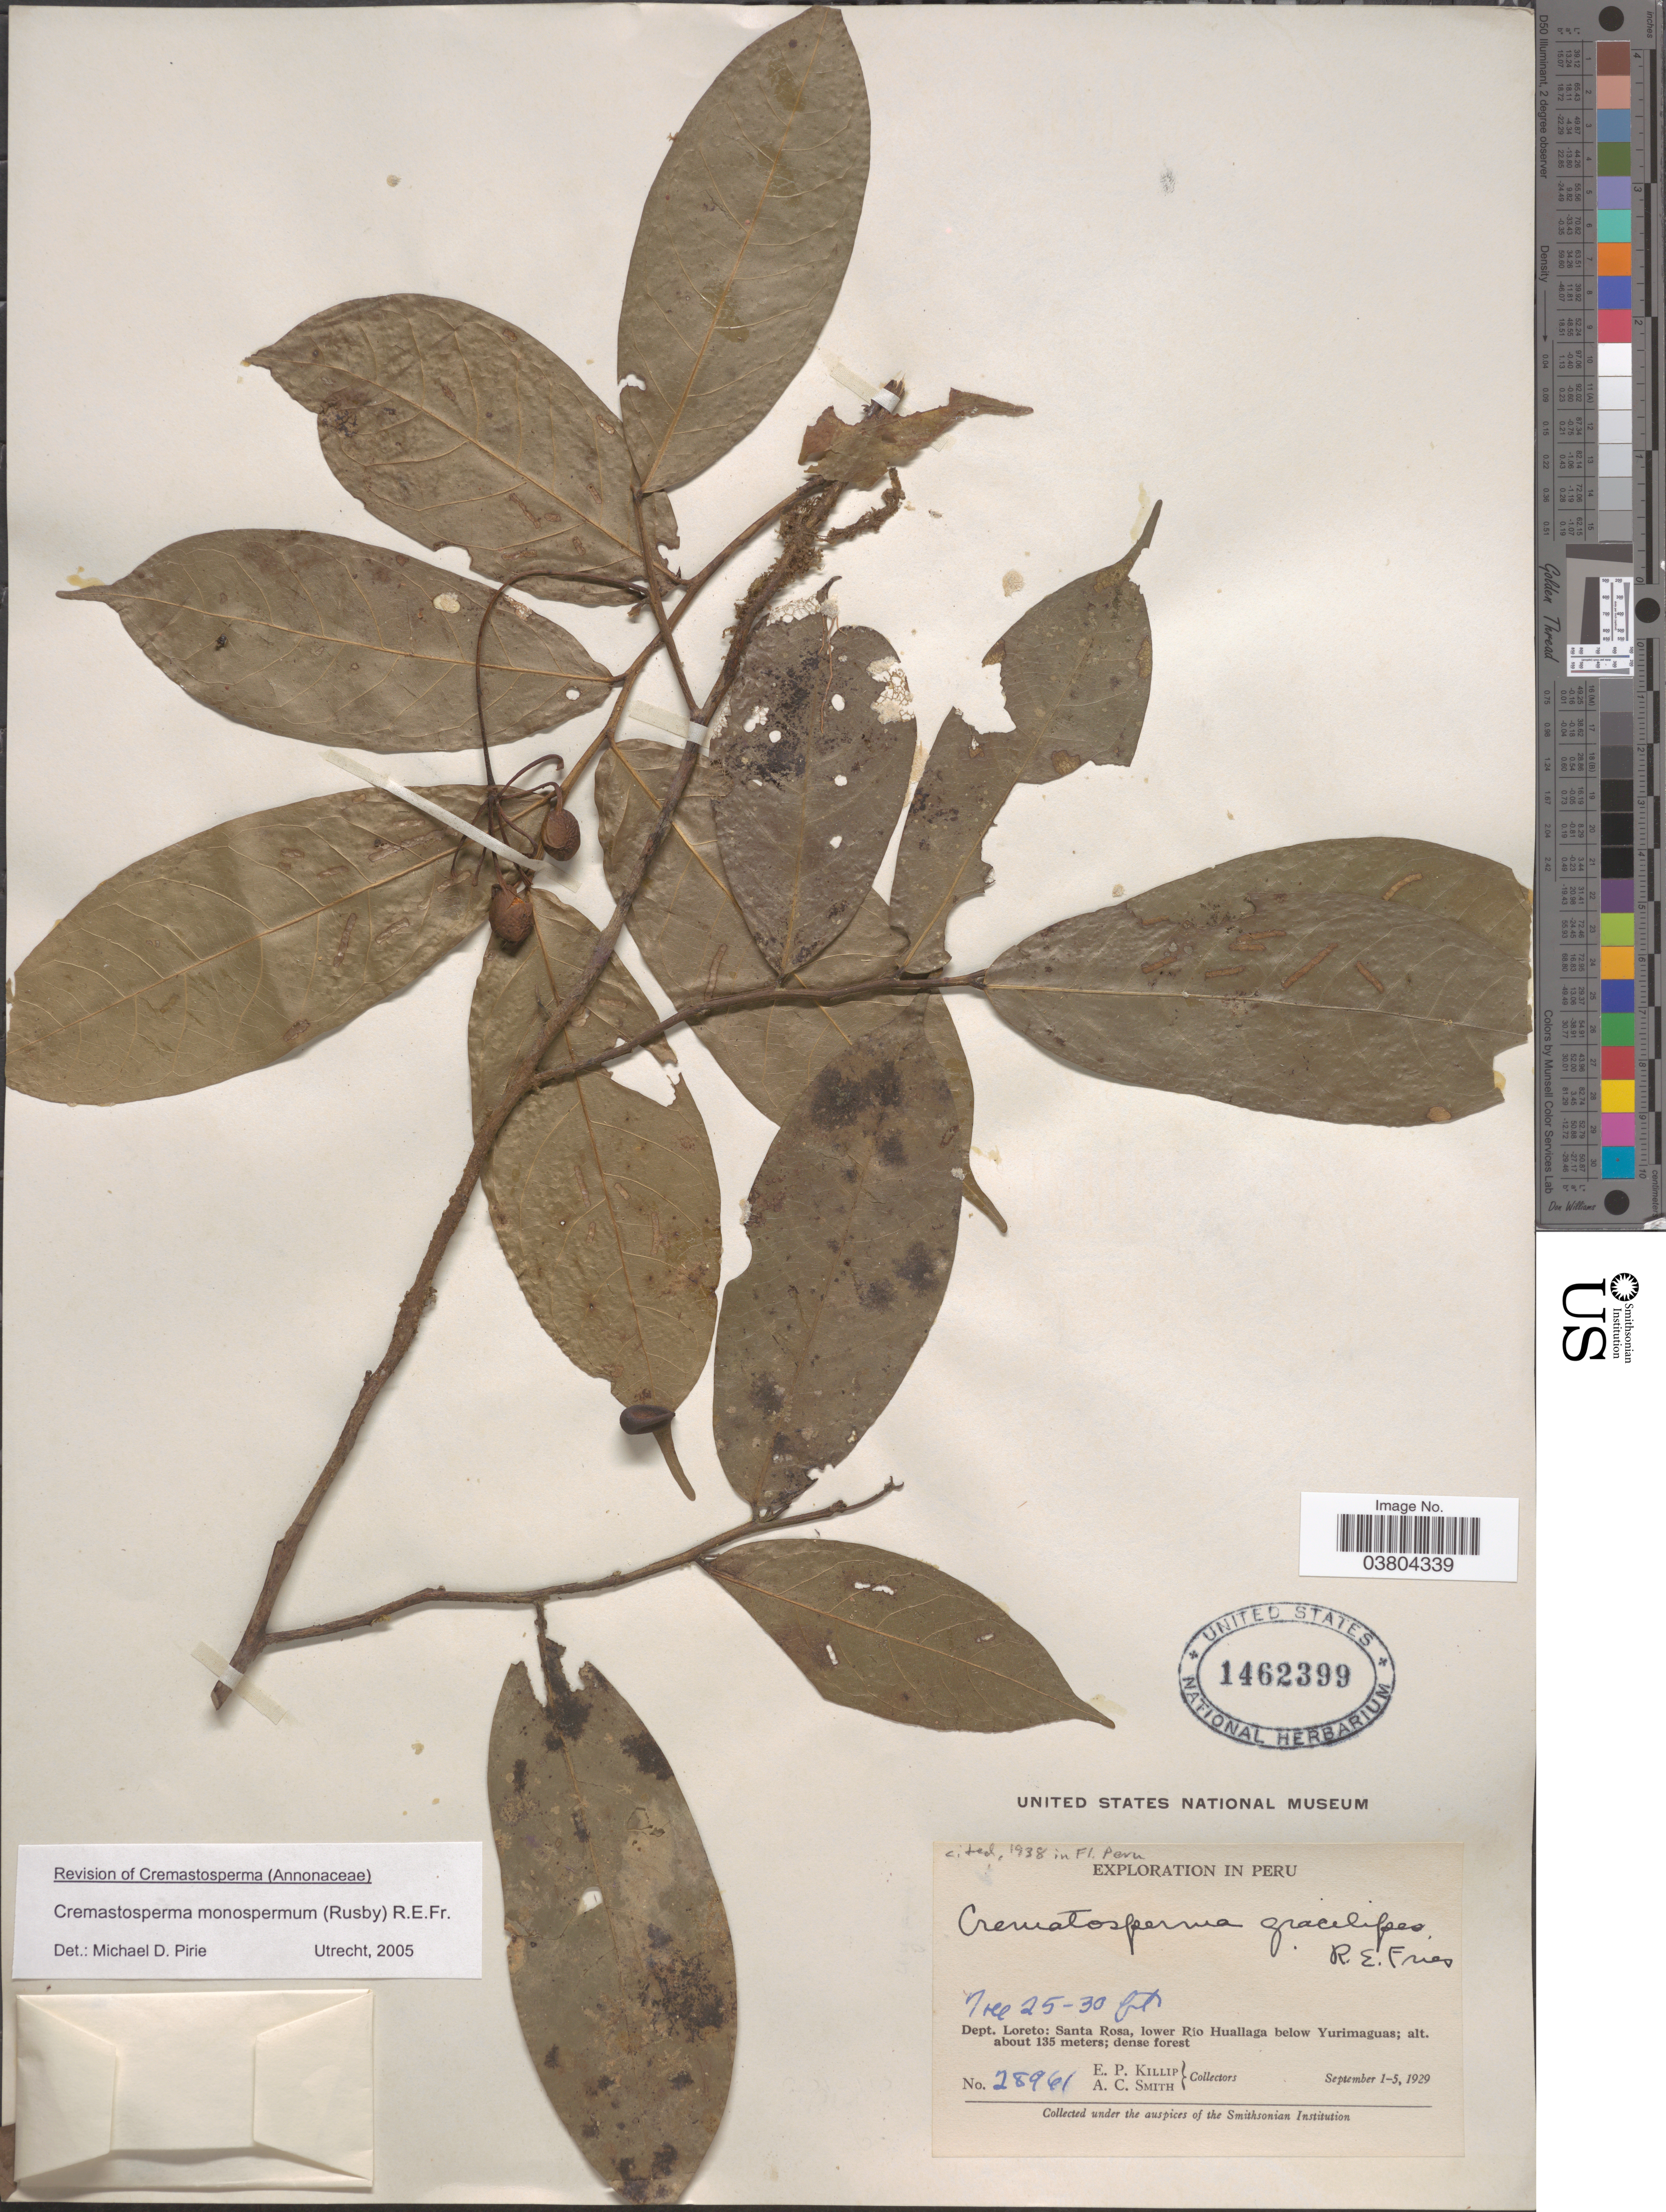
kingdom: Plantae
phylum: Tracheophyta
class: Magnoliopsida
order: Magnoliales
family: Annonaceae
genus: Cremastosperma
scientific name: Cremastosperma monospermum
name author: (Rusby) R.E. Fr.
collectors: E. P. Killip & A. C. Smith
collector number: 28961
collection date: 1929-09-01/1929-09-05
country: Peru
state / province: Loreto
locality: Dept. Loreto: Santa Rosa, lower Río Huallaga below Yurimaguas.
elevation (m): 135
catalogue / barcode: US 1462399